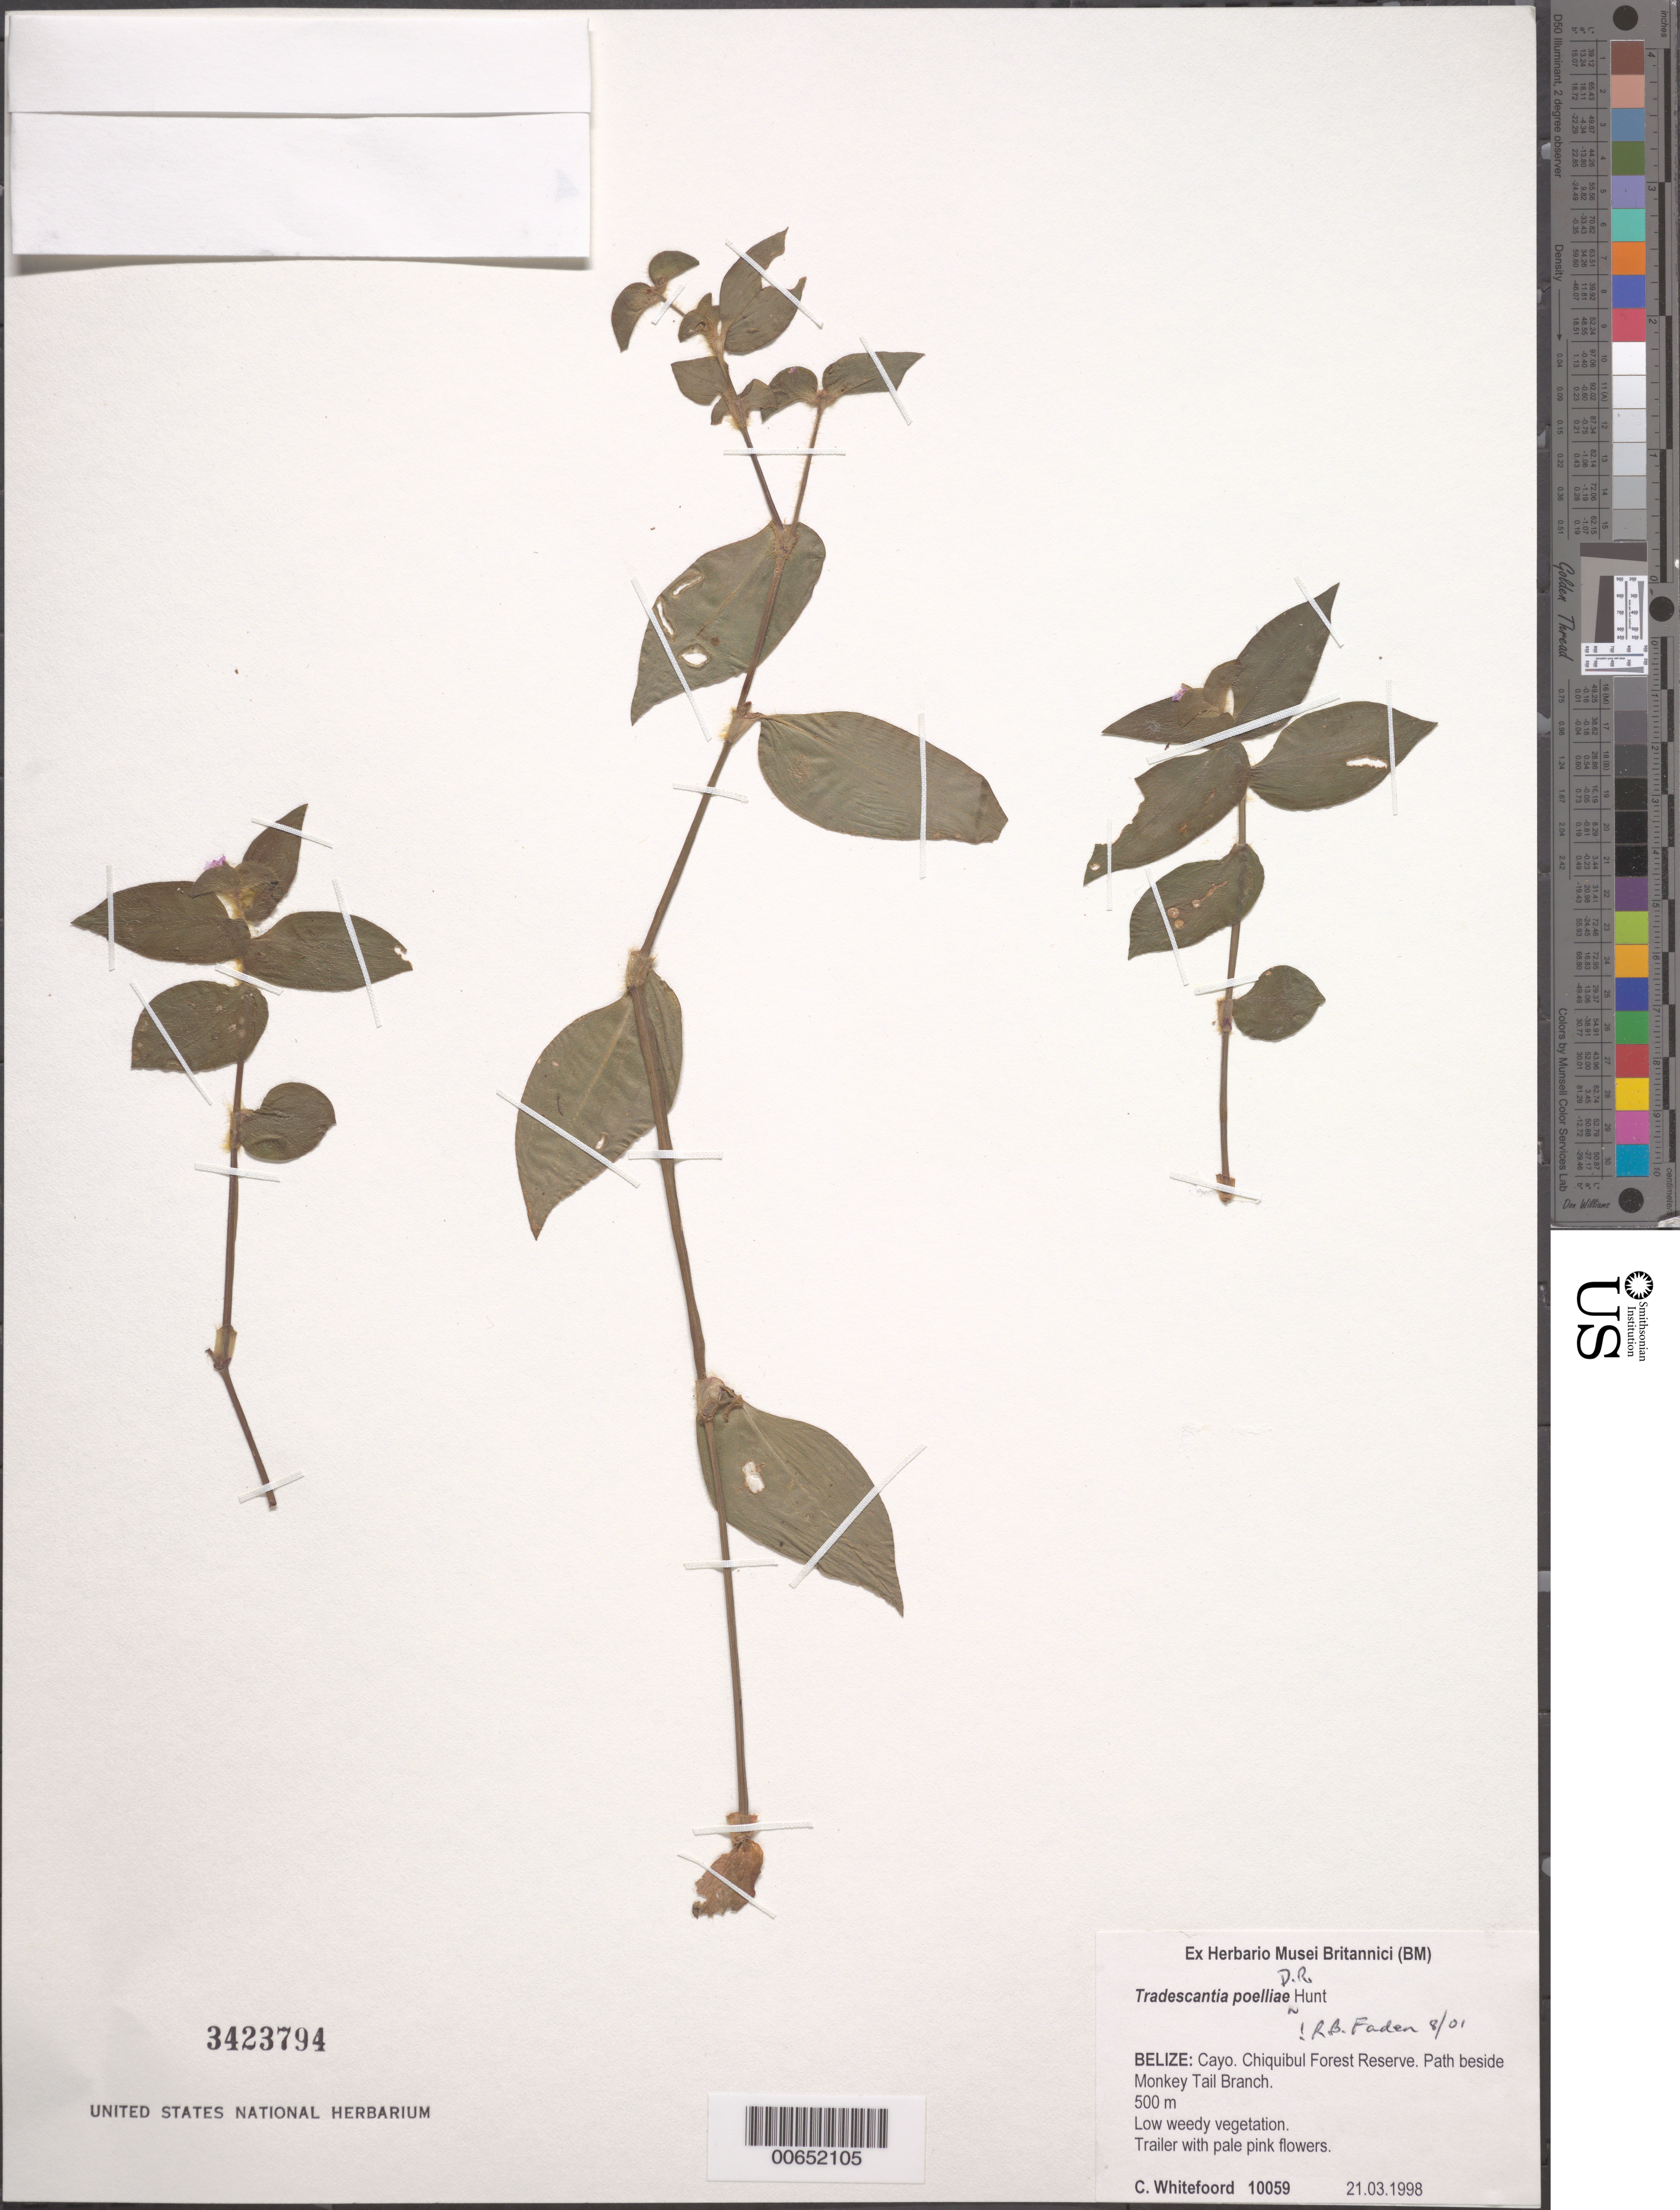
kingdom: Plantae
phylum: Tracheophyta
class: Liliopsida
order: Commelinales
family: Commelinaceae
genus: Tradescantia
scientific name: Tradescantia poelliae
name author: D.R. Hunt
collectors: C. Whitefoord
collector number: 10059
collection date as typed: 21 Mar 1998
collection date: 1998-03-21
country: Belize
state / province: Cayo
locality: Chiquibul Forest Reserve, path to Monkey Trail Branch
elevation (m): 500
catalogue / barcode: US 3423794